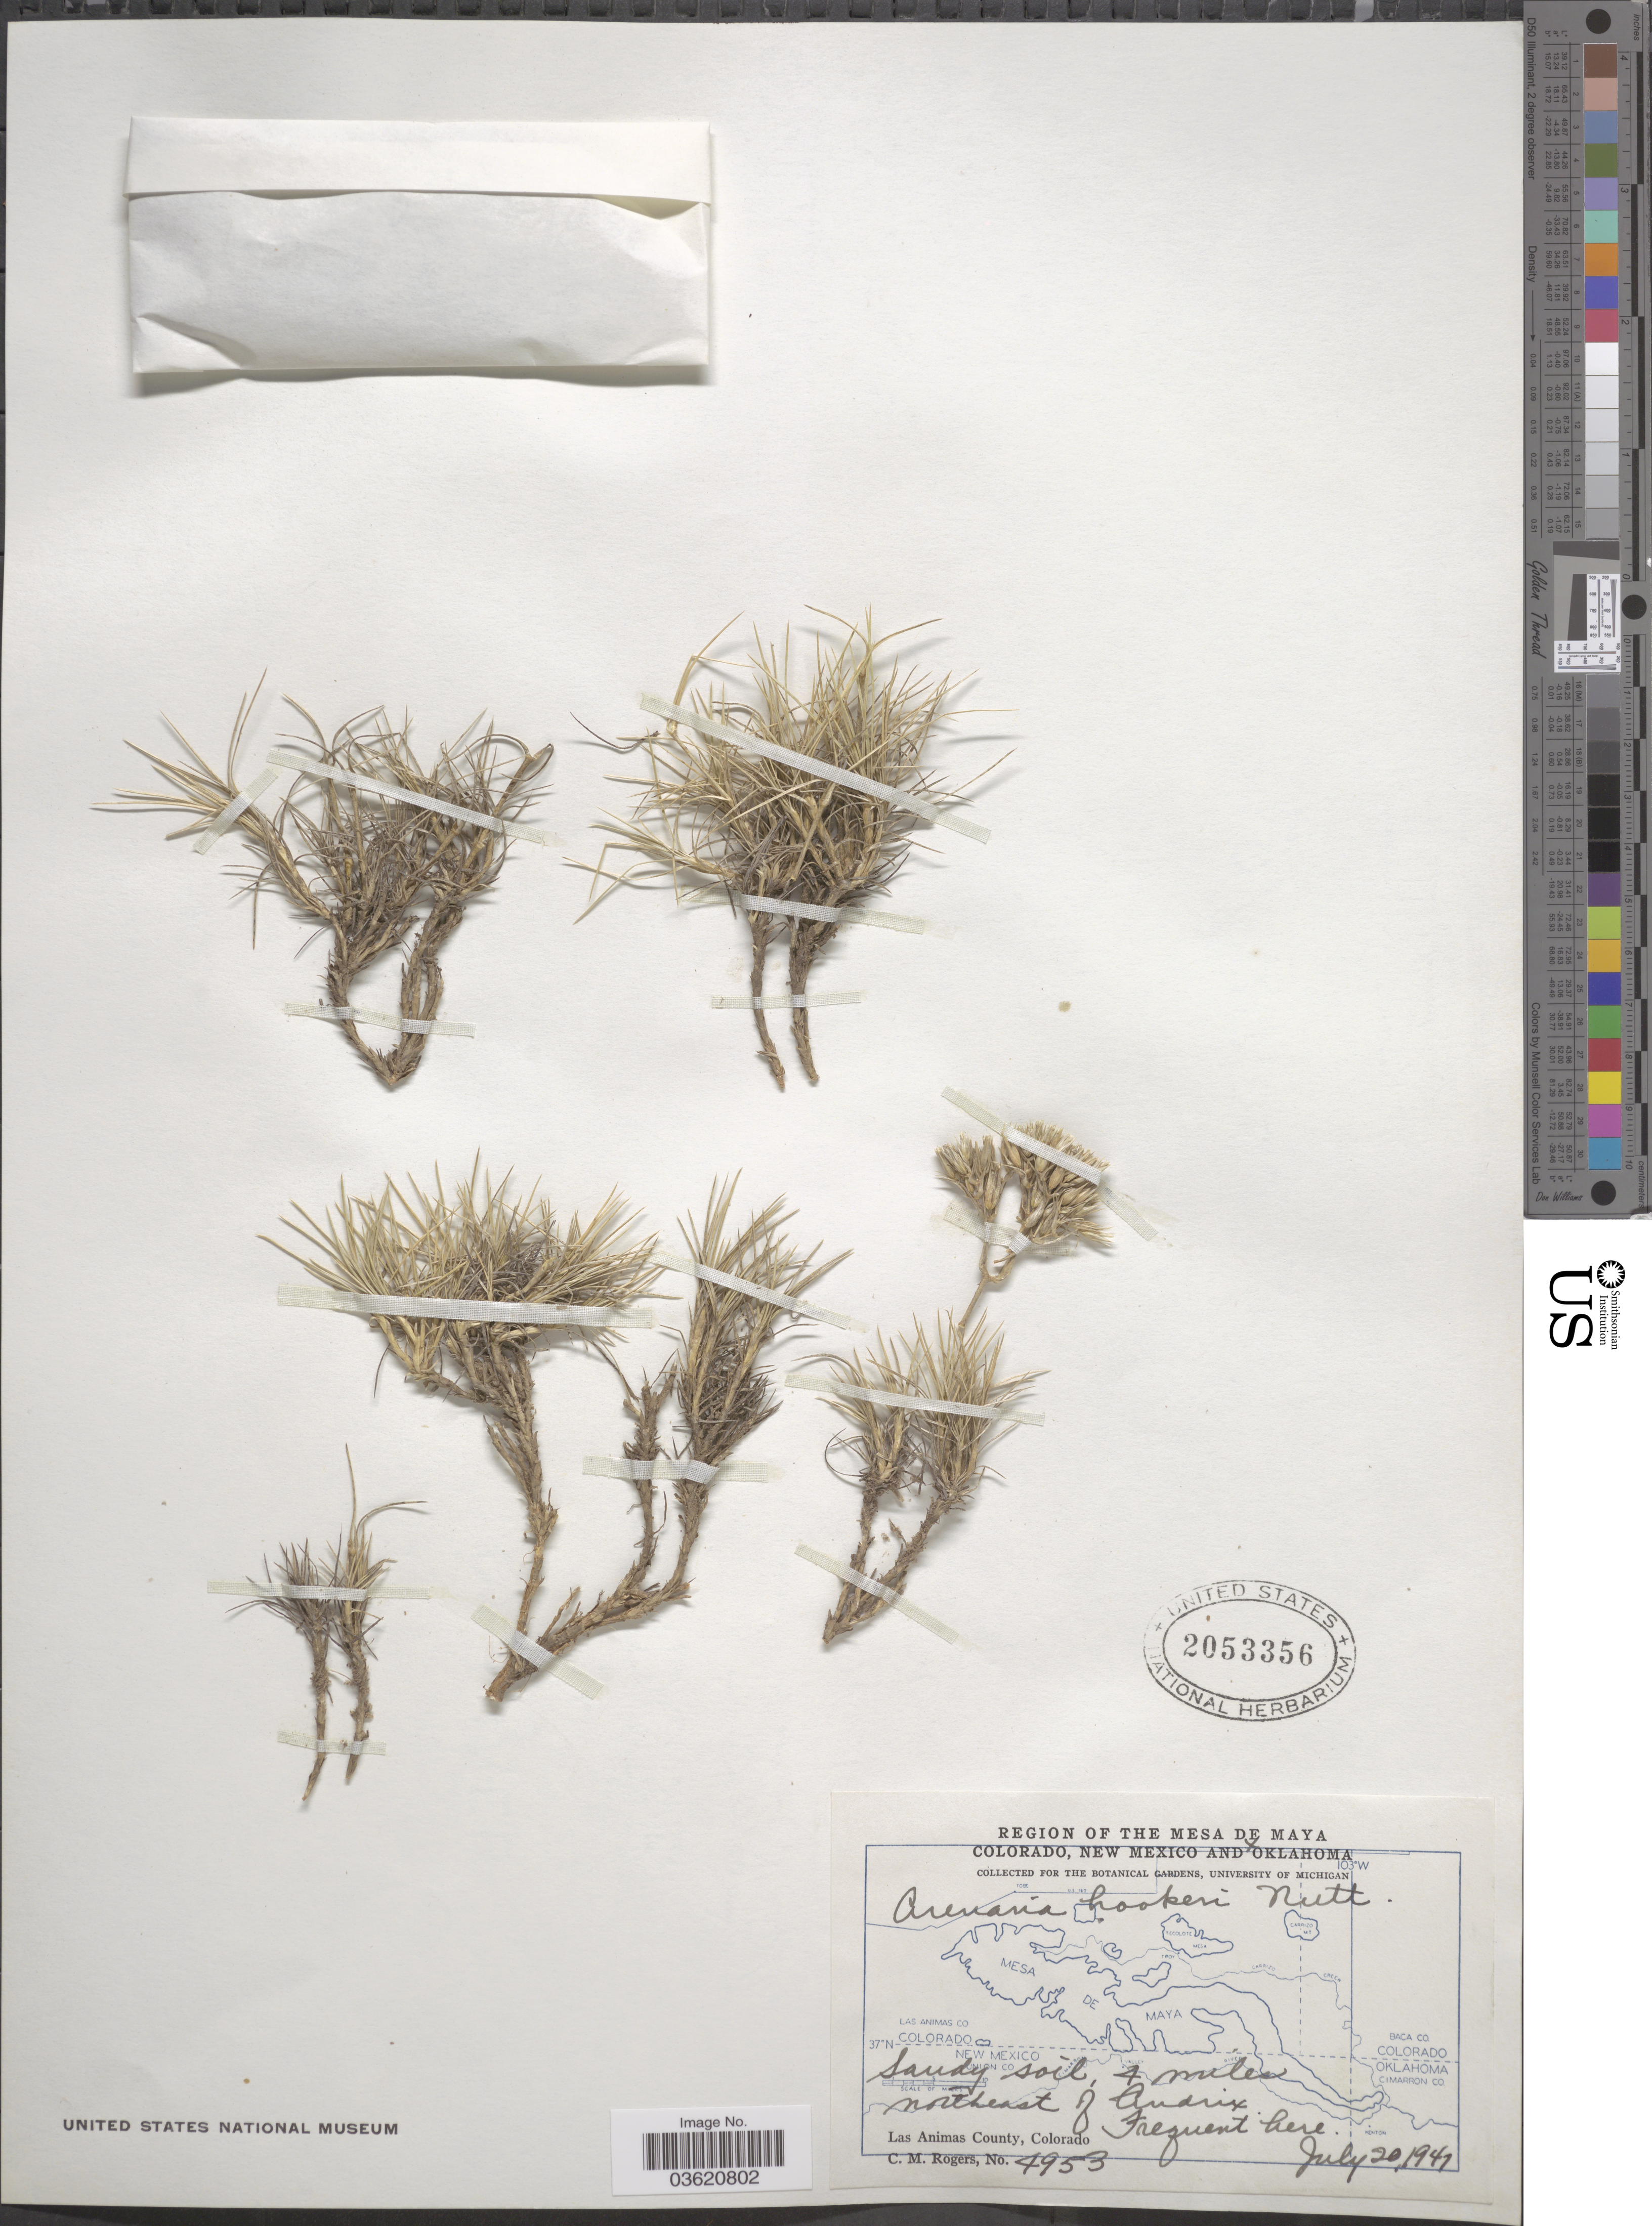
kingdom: Plantae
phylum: Tracheophyta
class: Magnoliopsida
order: Caryophyllales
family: Caryophyllaceae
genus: Eremogone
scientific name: Eremogone hookeri var. pinetorum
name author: (A. Nelson) Dorn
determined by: Strong, Mark T., (BOT), Smithsonian Institution - National Museum of Natural History (UNITED STATES)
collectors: C. M. Rogers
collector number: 4953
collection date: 1947-07-20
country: United States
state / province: Colorado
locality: Region of the Mesa de Maya. 4 miles northeast of Andrix. Las Animas County.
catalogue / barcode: US 2053356